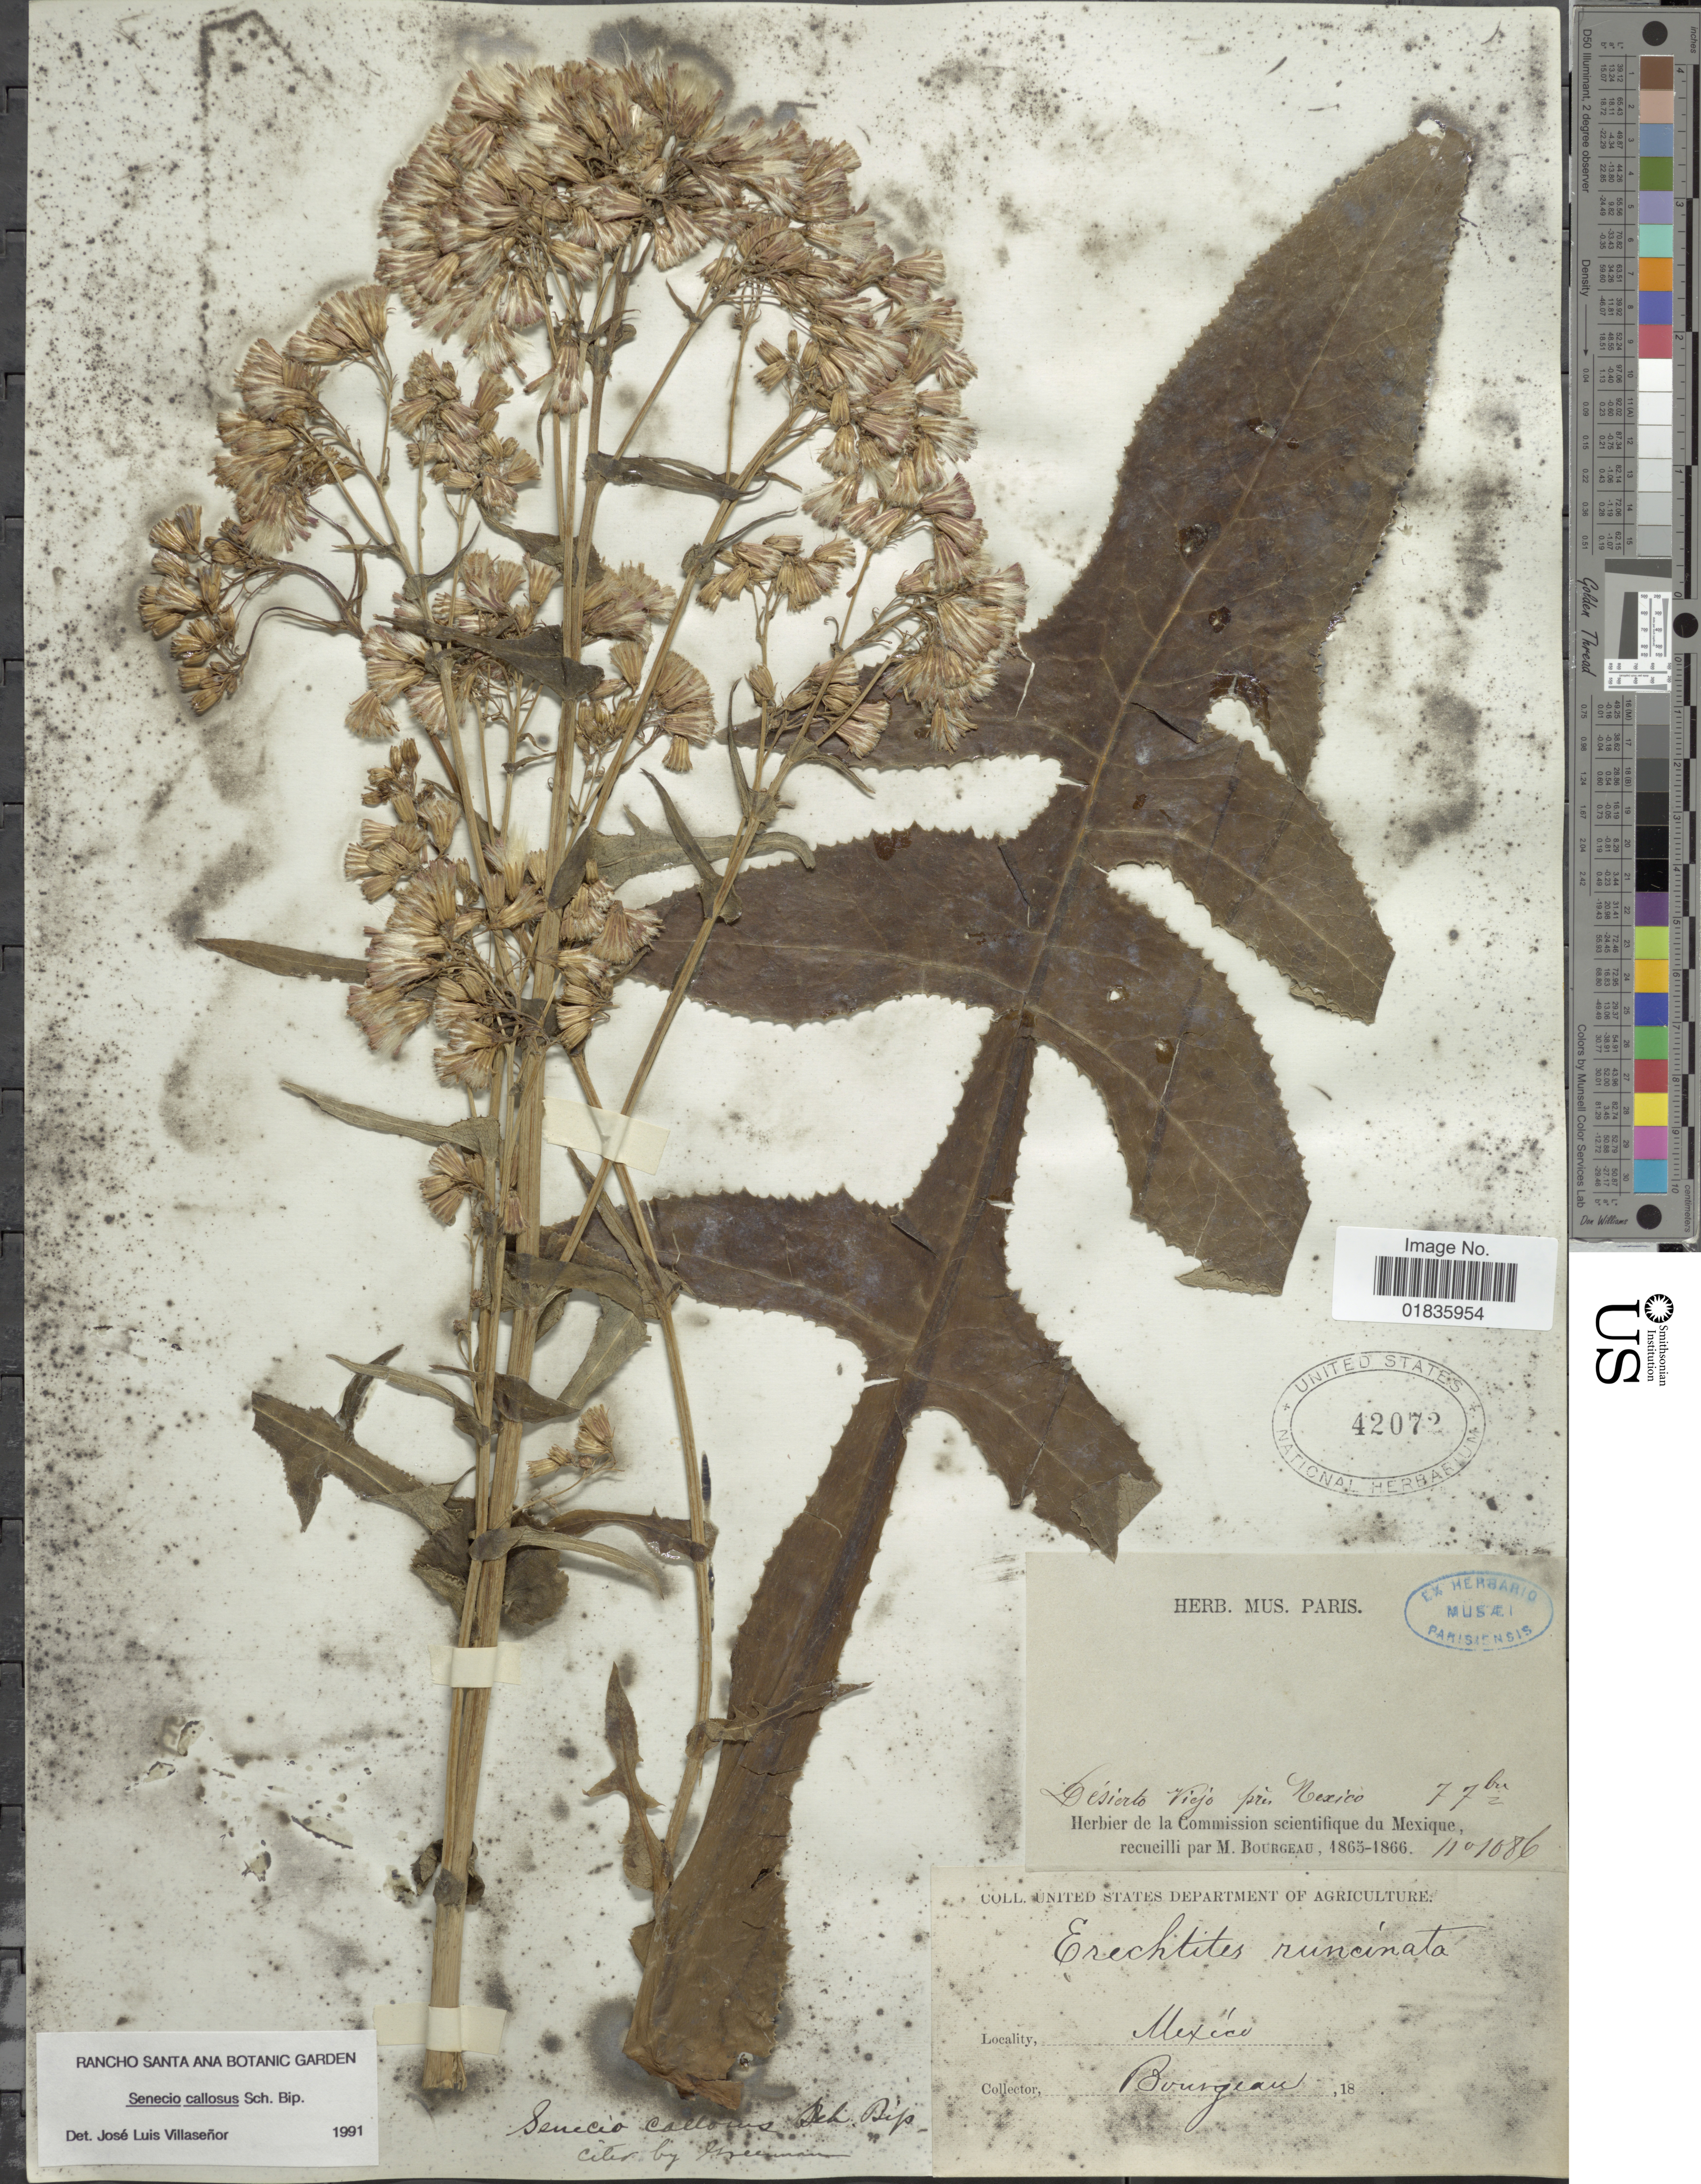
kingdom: Plantae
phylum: Tracheophyta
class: Magnoliopsida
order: Asterales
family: Asteraceae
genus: Senecio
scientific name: Senecio callosus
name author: Sch. Bip.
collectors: M. Bourgeau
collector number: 1086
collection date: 1865-09-07/1866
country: Mexico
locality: Desierto Viejo près Mexico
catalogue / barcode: US 4072